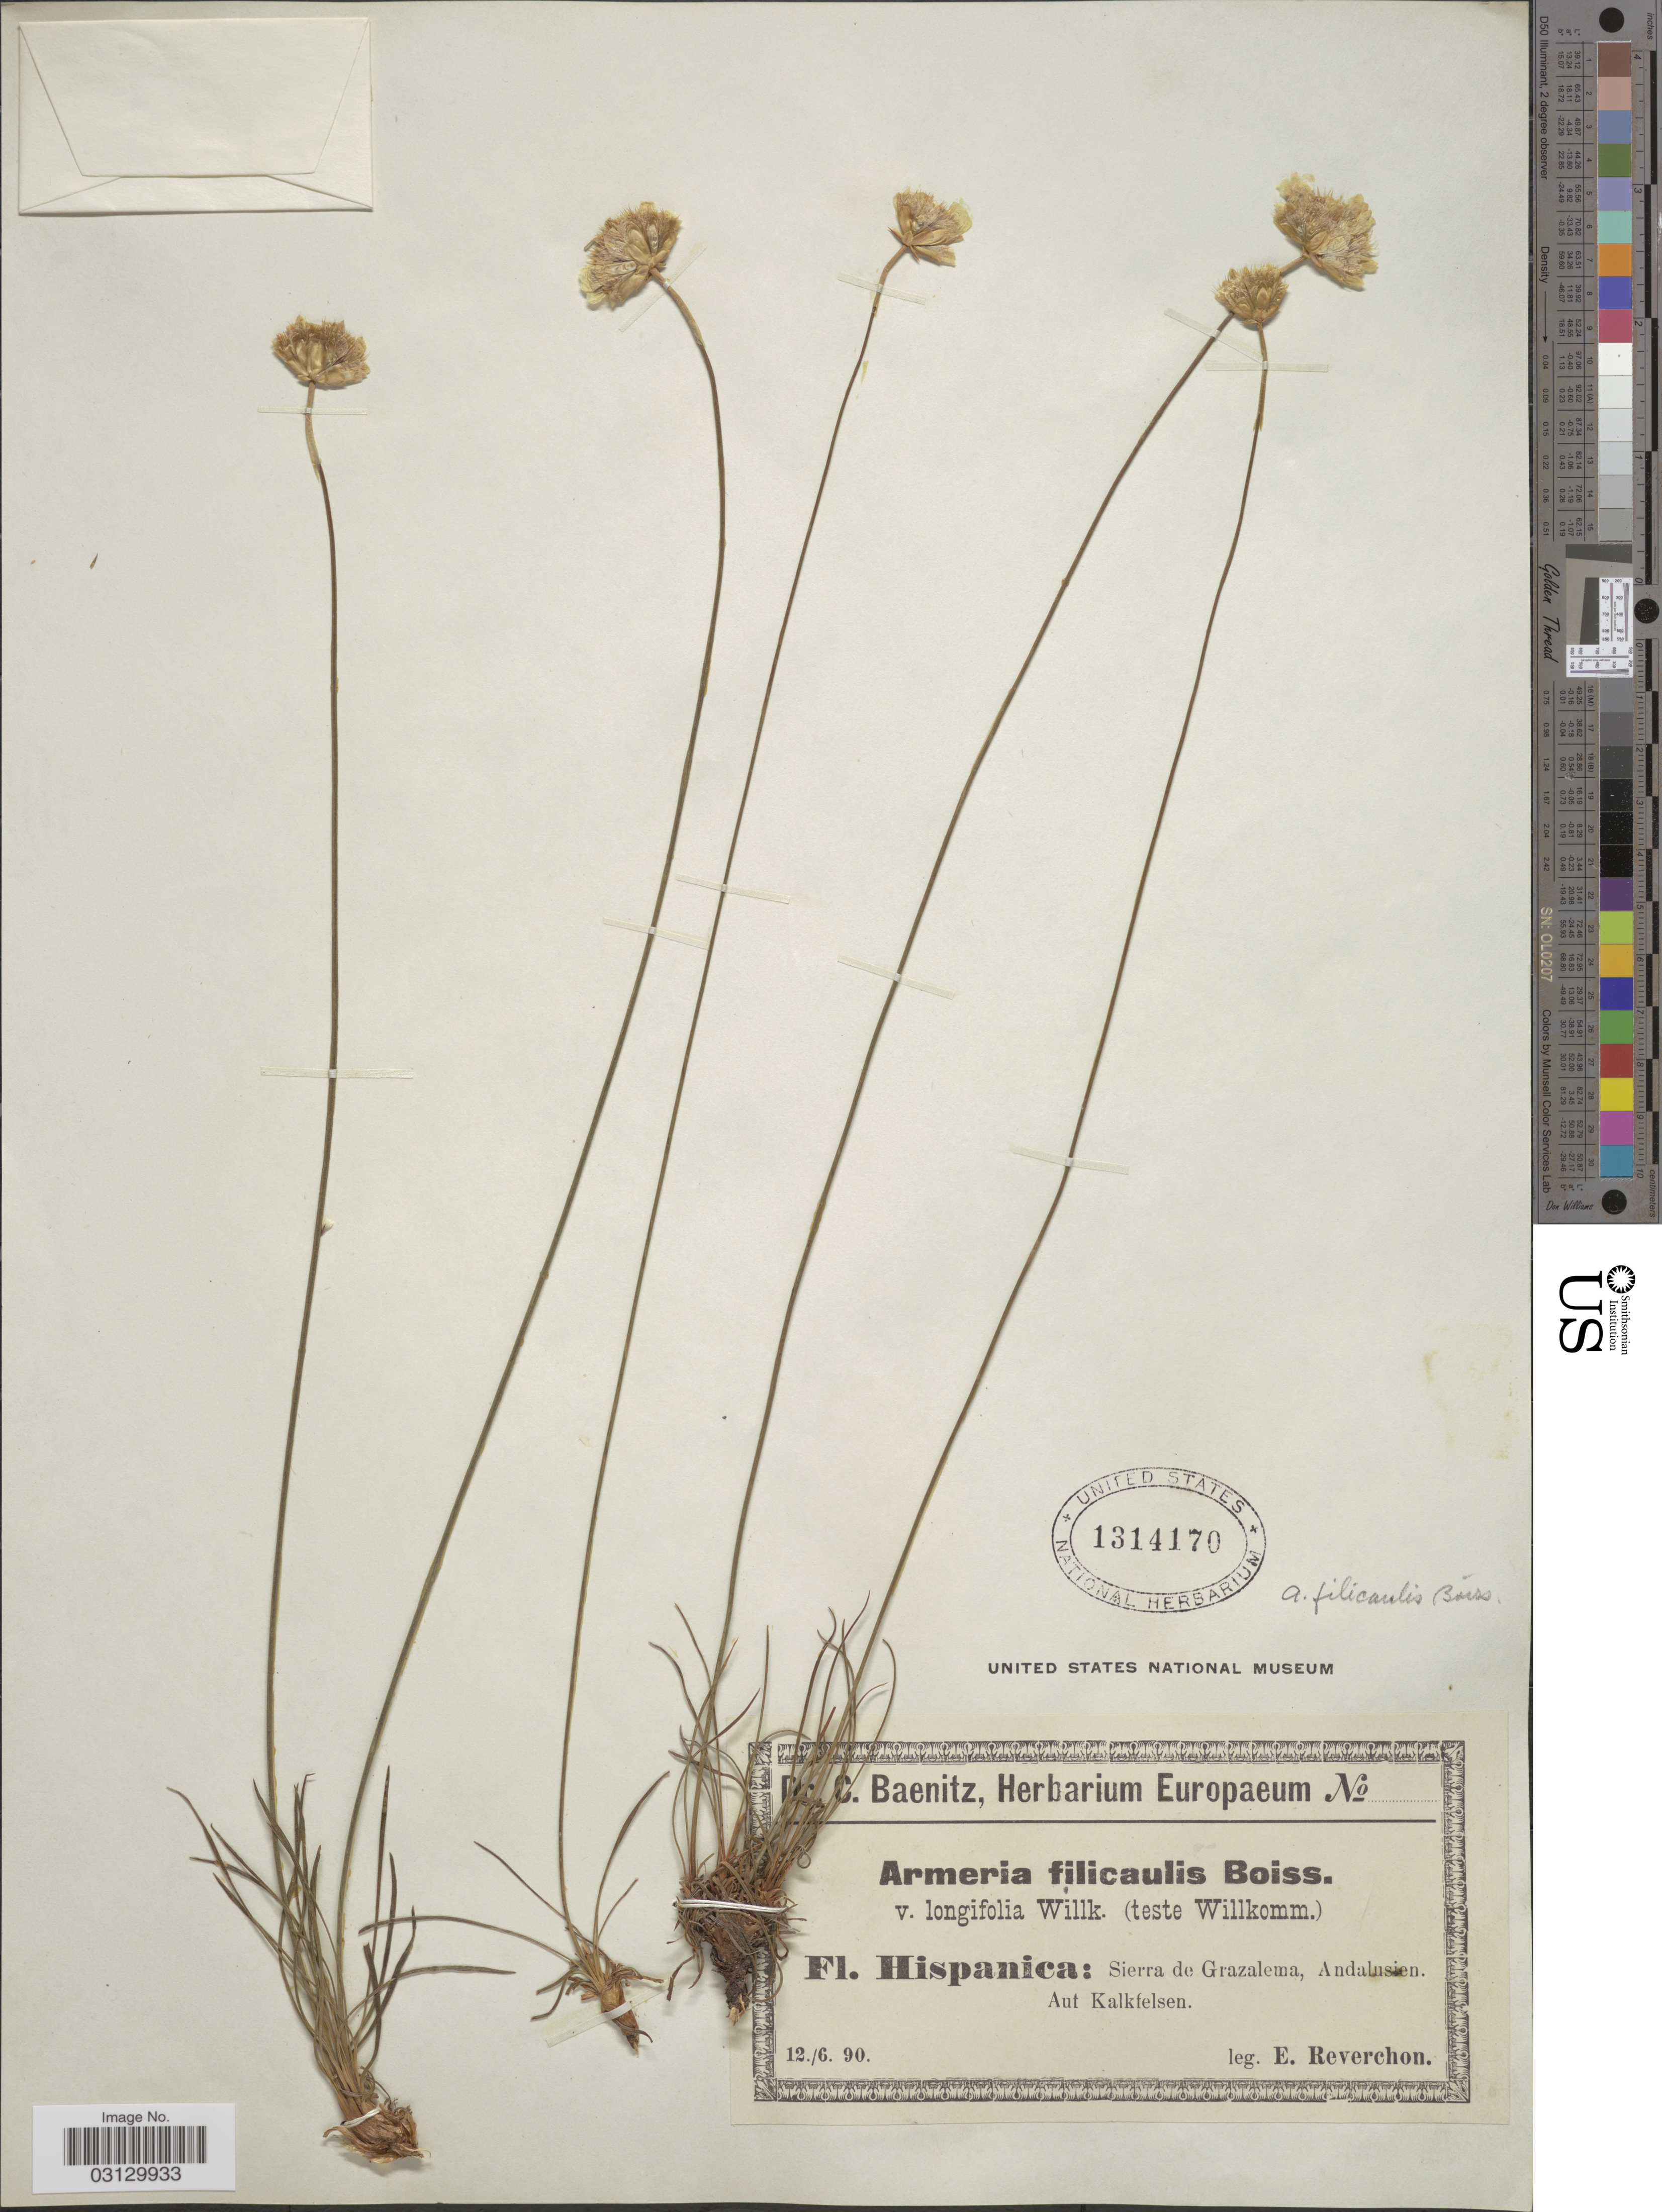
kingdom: Plantae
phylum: Tracheophyta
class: Magnoliopsida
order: Caryophyllales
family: Plumbaginaceae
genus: Armeria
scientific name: Armeria filicaulis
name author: (Boiss.) Boiss.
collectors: E. Reverchon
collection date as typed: Transcribed d/m/y: 12/6/90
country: Spain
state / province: Andalucía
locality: Hispanica: Sierra de Grazalema, Andalusien. Aut Kalkfelsen.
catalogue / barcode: US 1314170